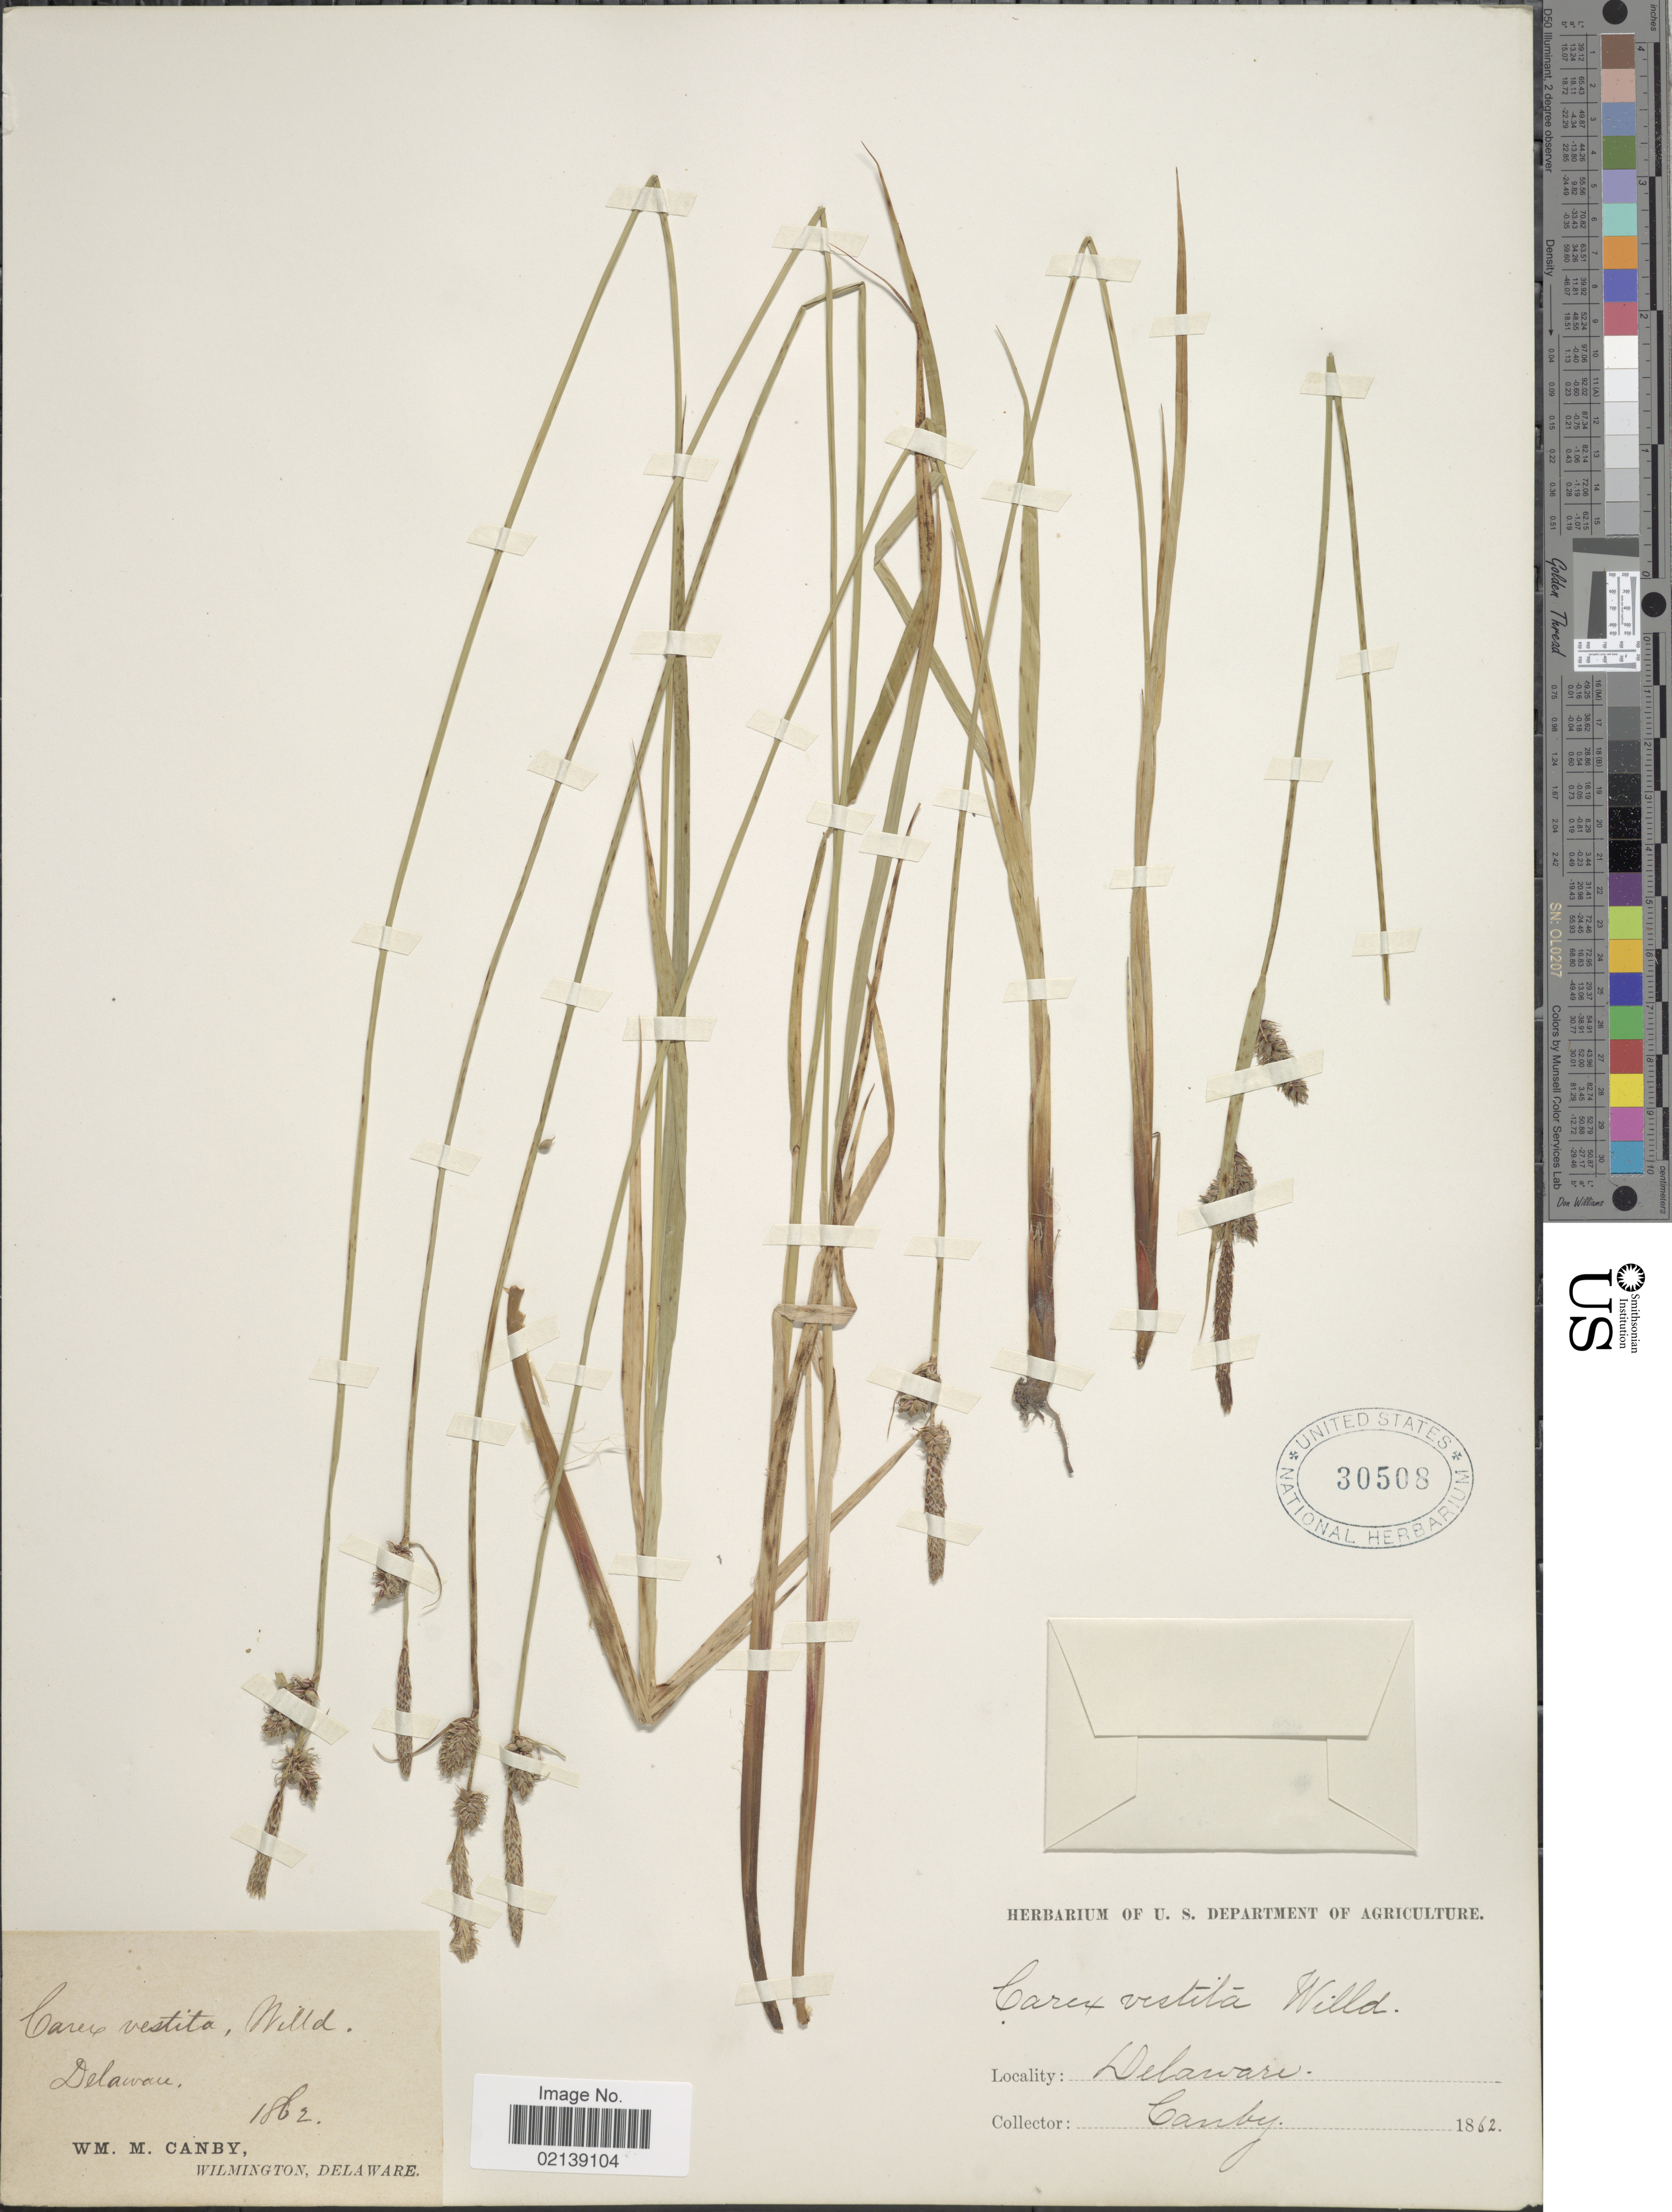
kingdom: Plantae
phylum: Tracheophyta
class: Liliopsida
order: Poales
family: Cyperaceae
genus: Carex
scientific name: Carex vestita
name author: Willd.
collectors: W. M. Canby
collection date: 1862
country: United States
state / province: Delaware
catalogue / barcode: US 30508